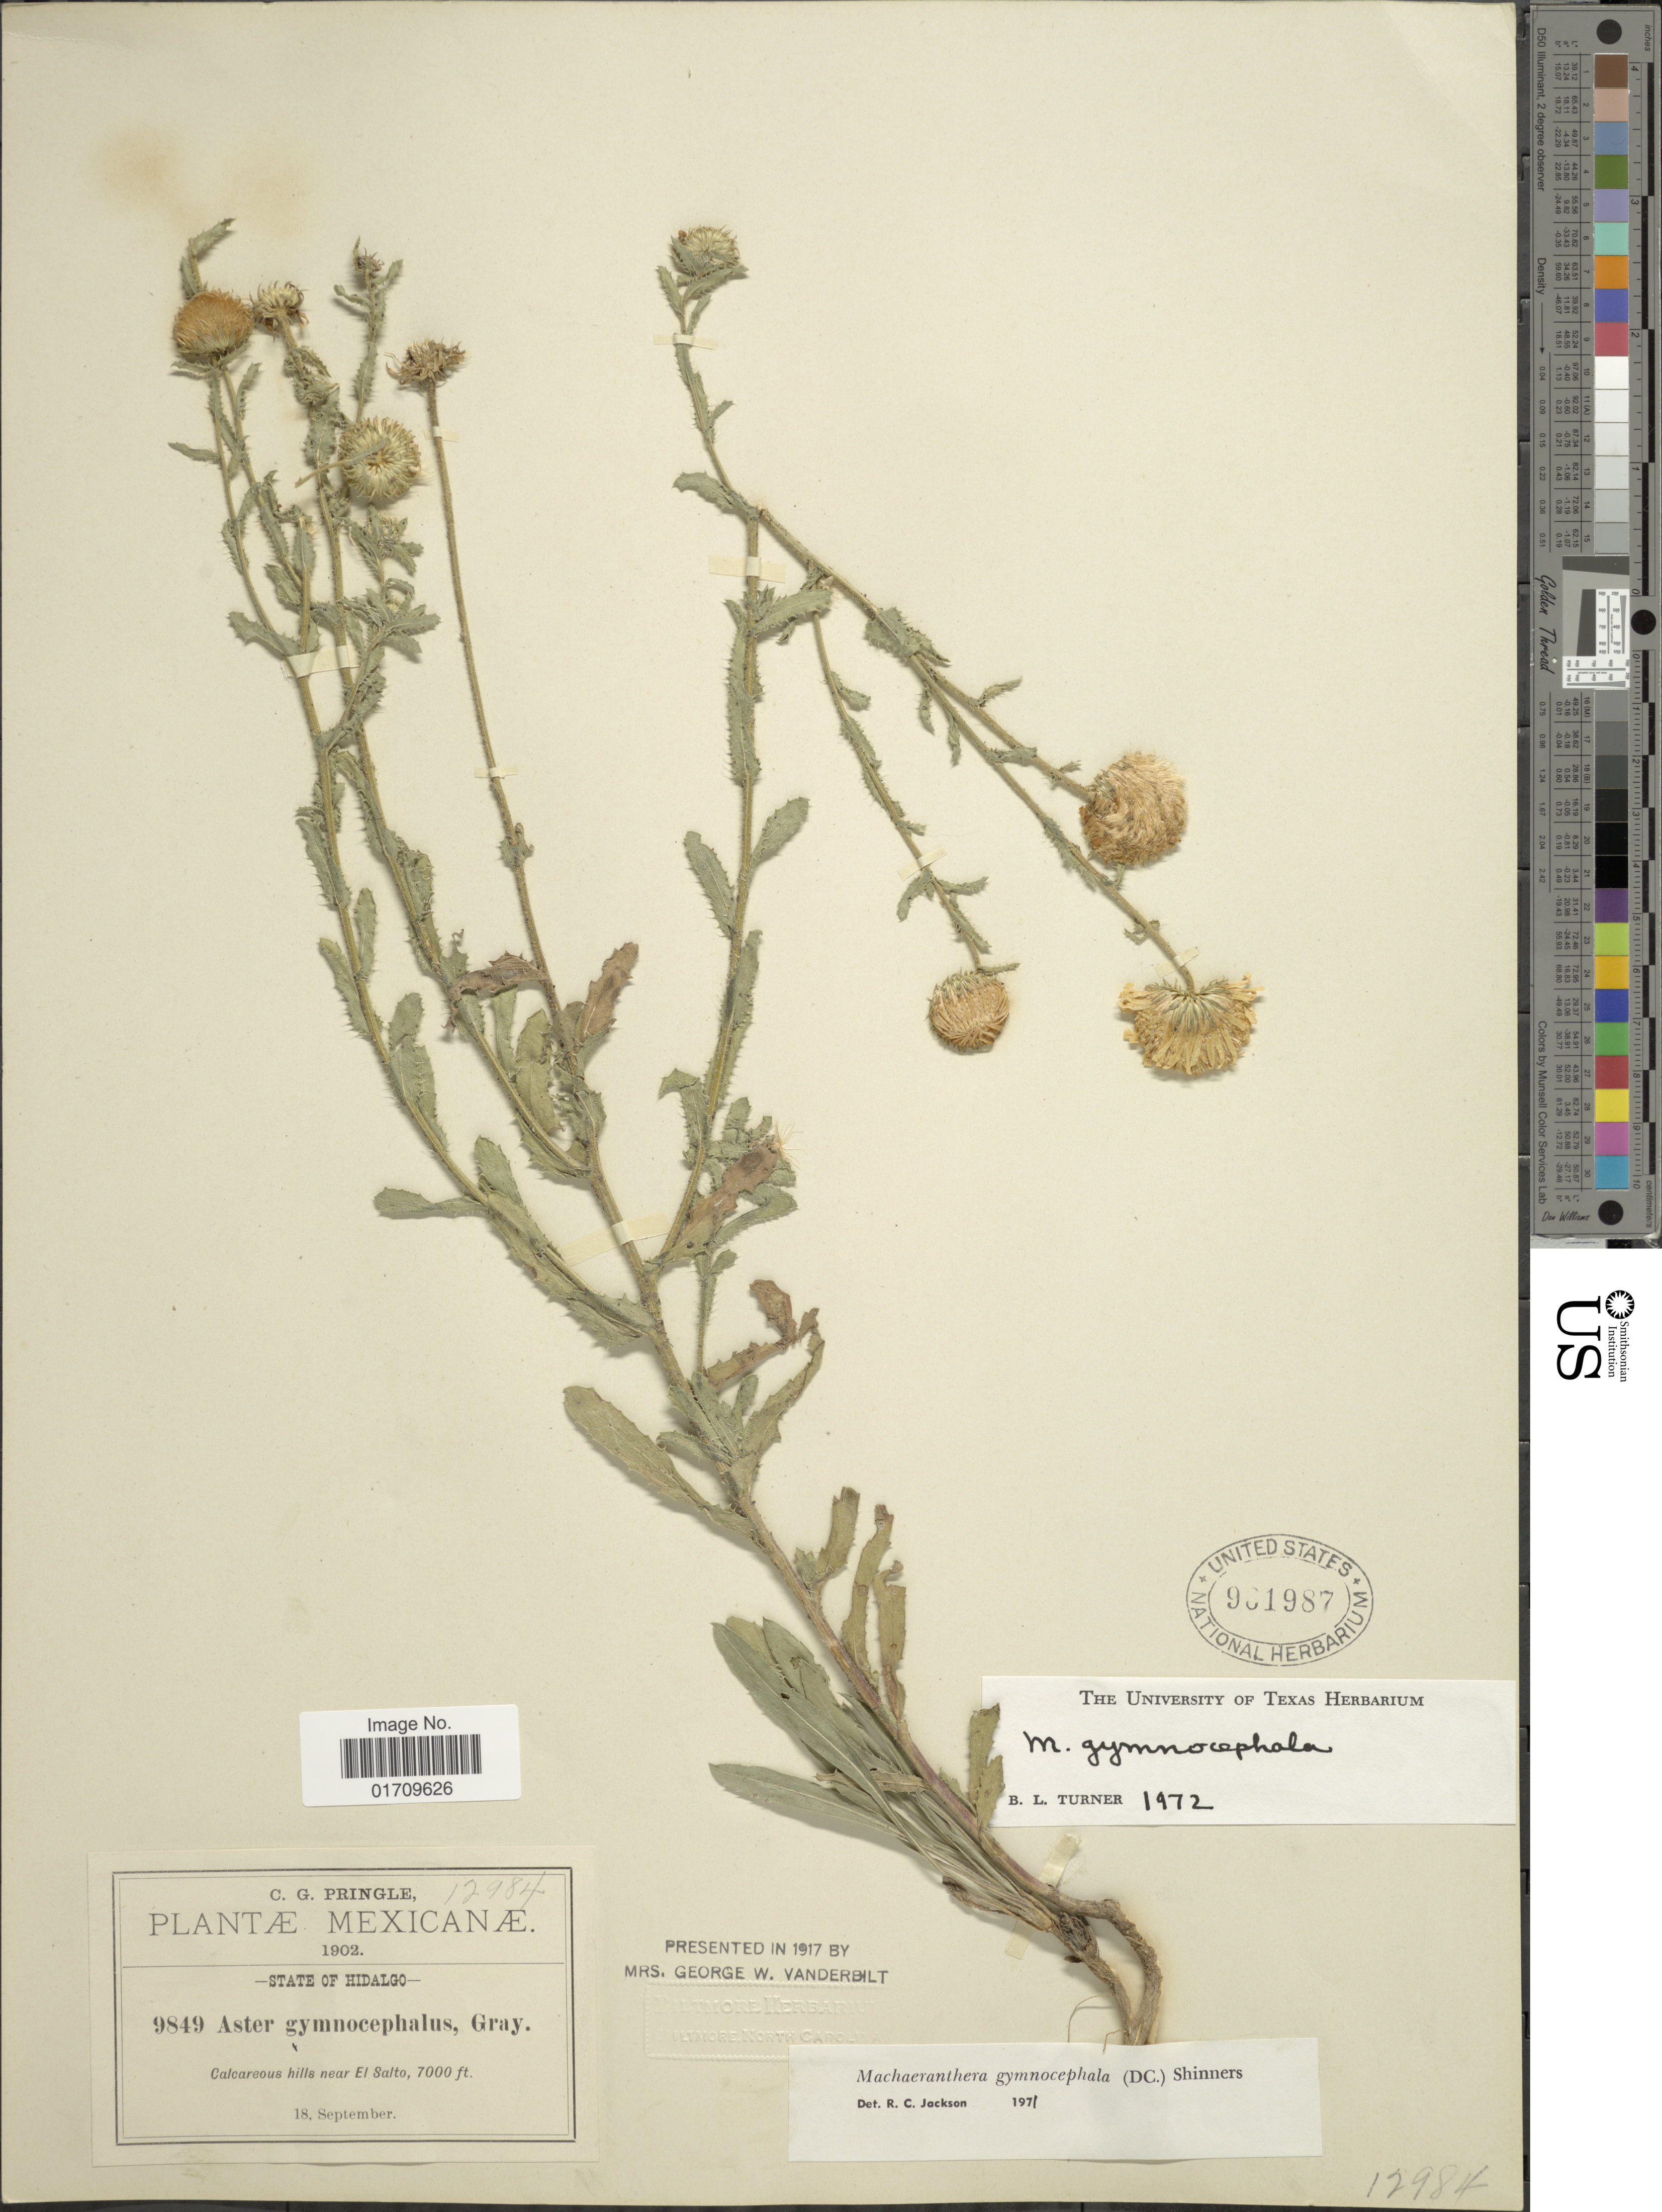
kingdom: Plantae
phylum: Tracheophyta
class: Magnoliopsida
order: Asterales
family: Asteraceae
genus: Machaeranthera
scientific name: Machaeranthera gymnocephala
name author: (DC.) Shinners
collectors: C. G. Pringle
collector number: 9849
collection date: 1902-09-18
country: Mexico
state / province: Hidalgo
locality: Mexicanae, hills near El Salto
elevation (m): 2134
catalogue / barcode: US 901987